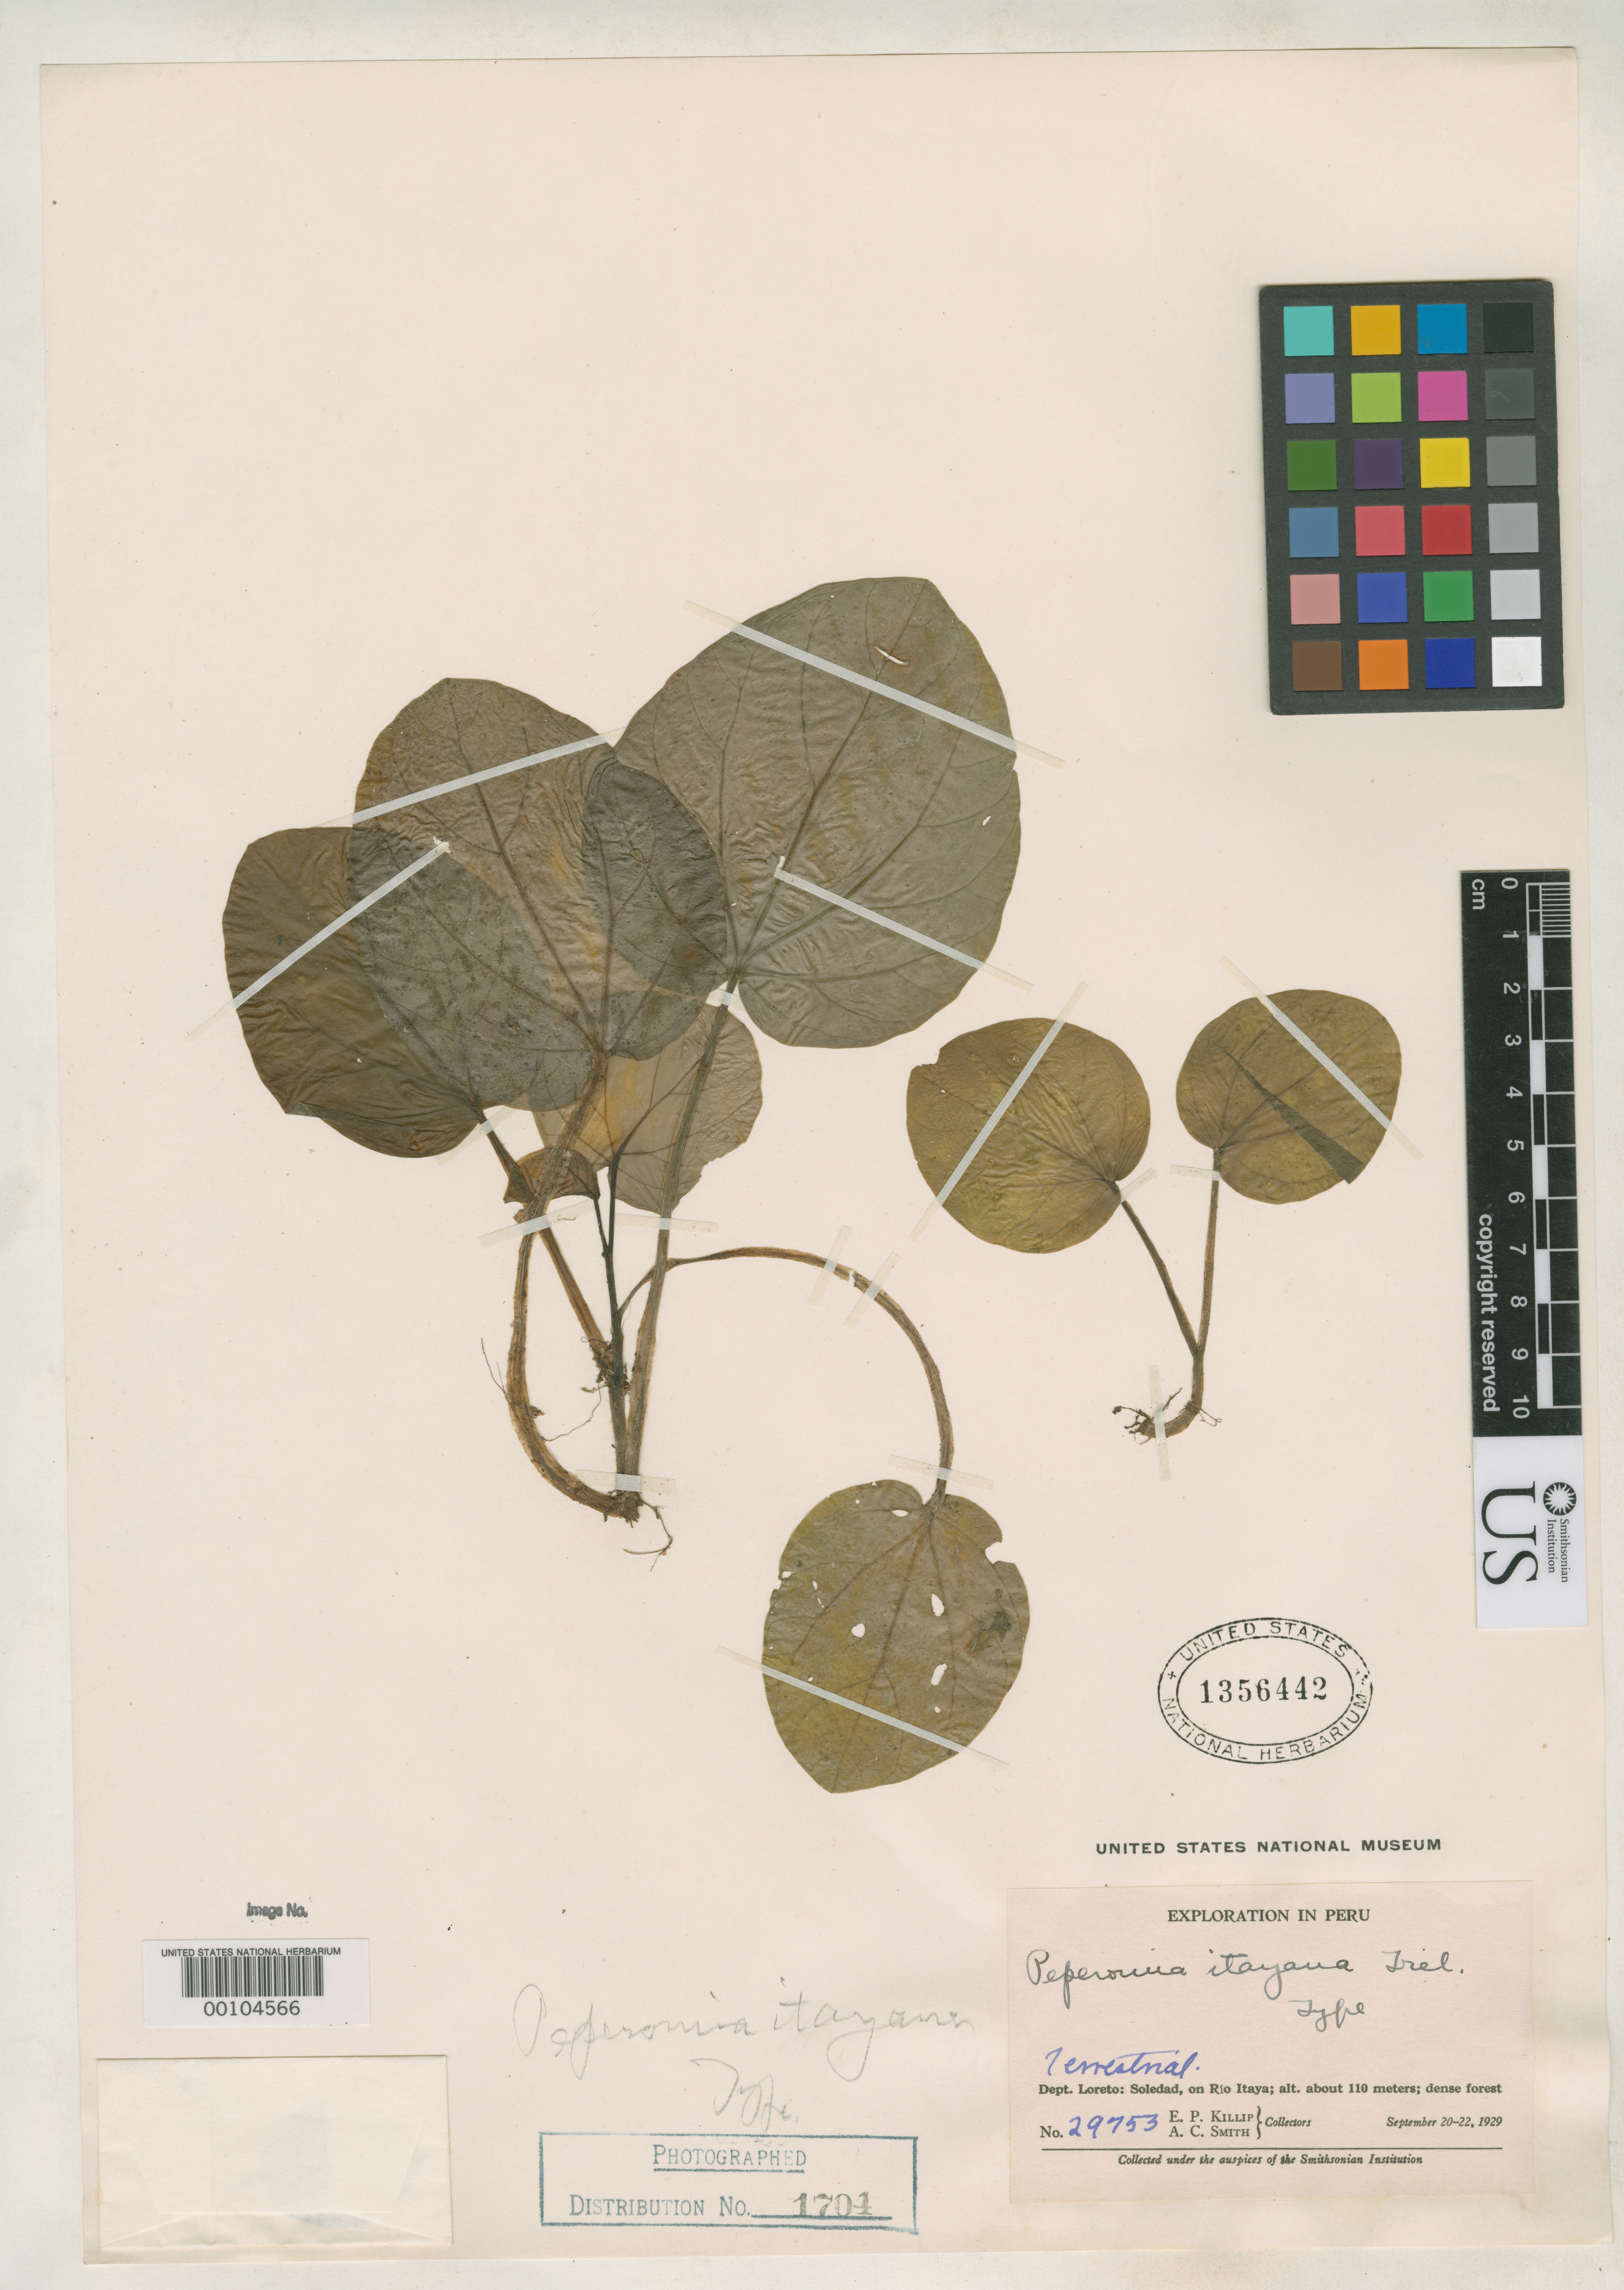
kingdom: Plantae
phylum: Tracheophyta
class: Magnoliopsida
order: Piperales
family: Piperaceae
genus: Peperomia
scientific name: Peperomia itayana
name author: Trel. in J.F. Macbr.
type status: Holotype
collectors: E. P. Killip & A. C. Smith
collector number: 29753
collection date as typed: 20 Sep 1929 to 22 Sep 1929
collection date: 1929-09-20/1929-09-22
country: Peru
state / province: Loreto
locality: Soledad, Rio Itaya.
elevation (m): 110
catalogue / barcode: US 1356442